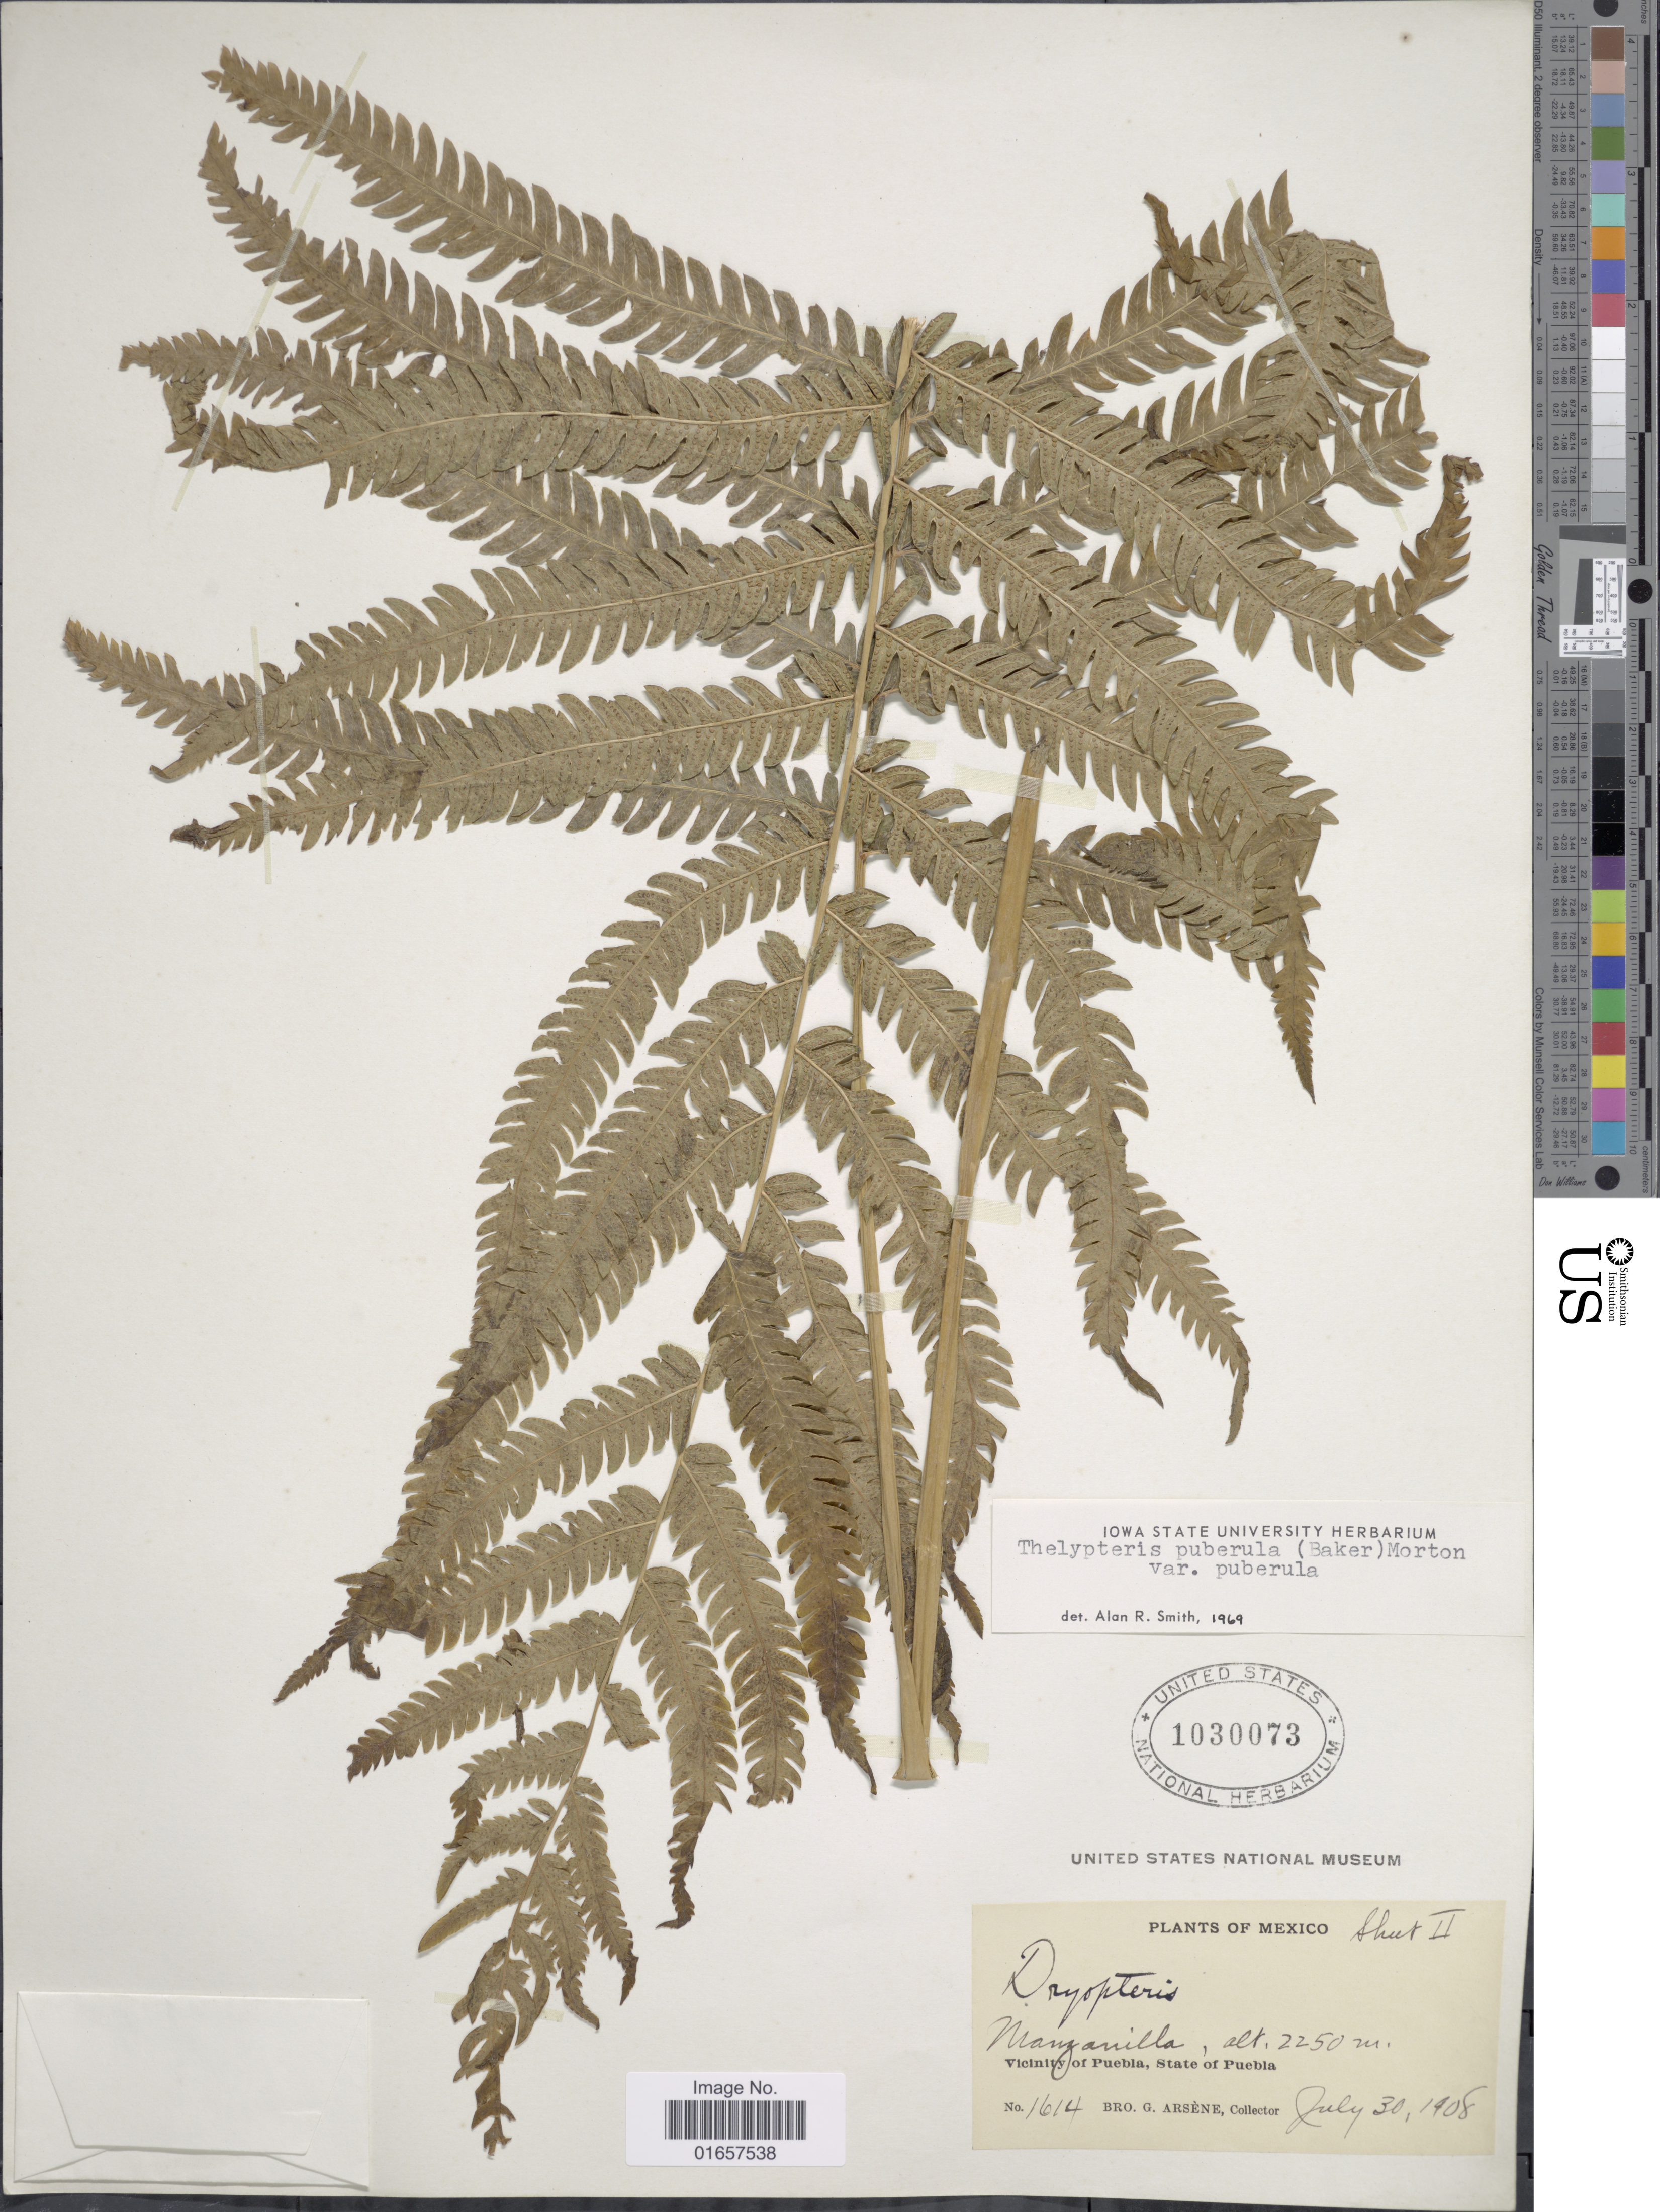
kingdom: Plantae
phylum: Tracheophyta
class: Polypodiopsida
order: Polypodiales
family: Thelypteridaceae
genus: Christella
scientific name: Christella puberula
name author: (Baker) Á. Löve & D. Löve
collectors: Bro. G. Arsène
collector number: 1614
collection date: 1908-07-30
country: Mexico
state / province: Puebla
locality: Manzanilla, Vicinity of Puebla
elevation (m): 2250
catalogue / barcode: US 1030073